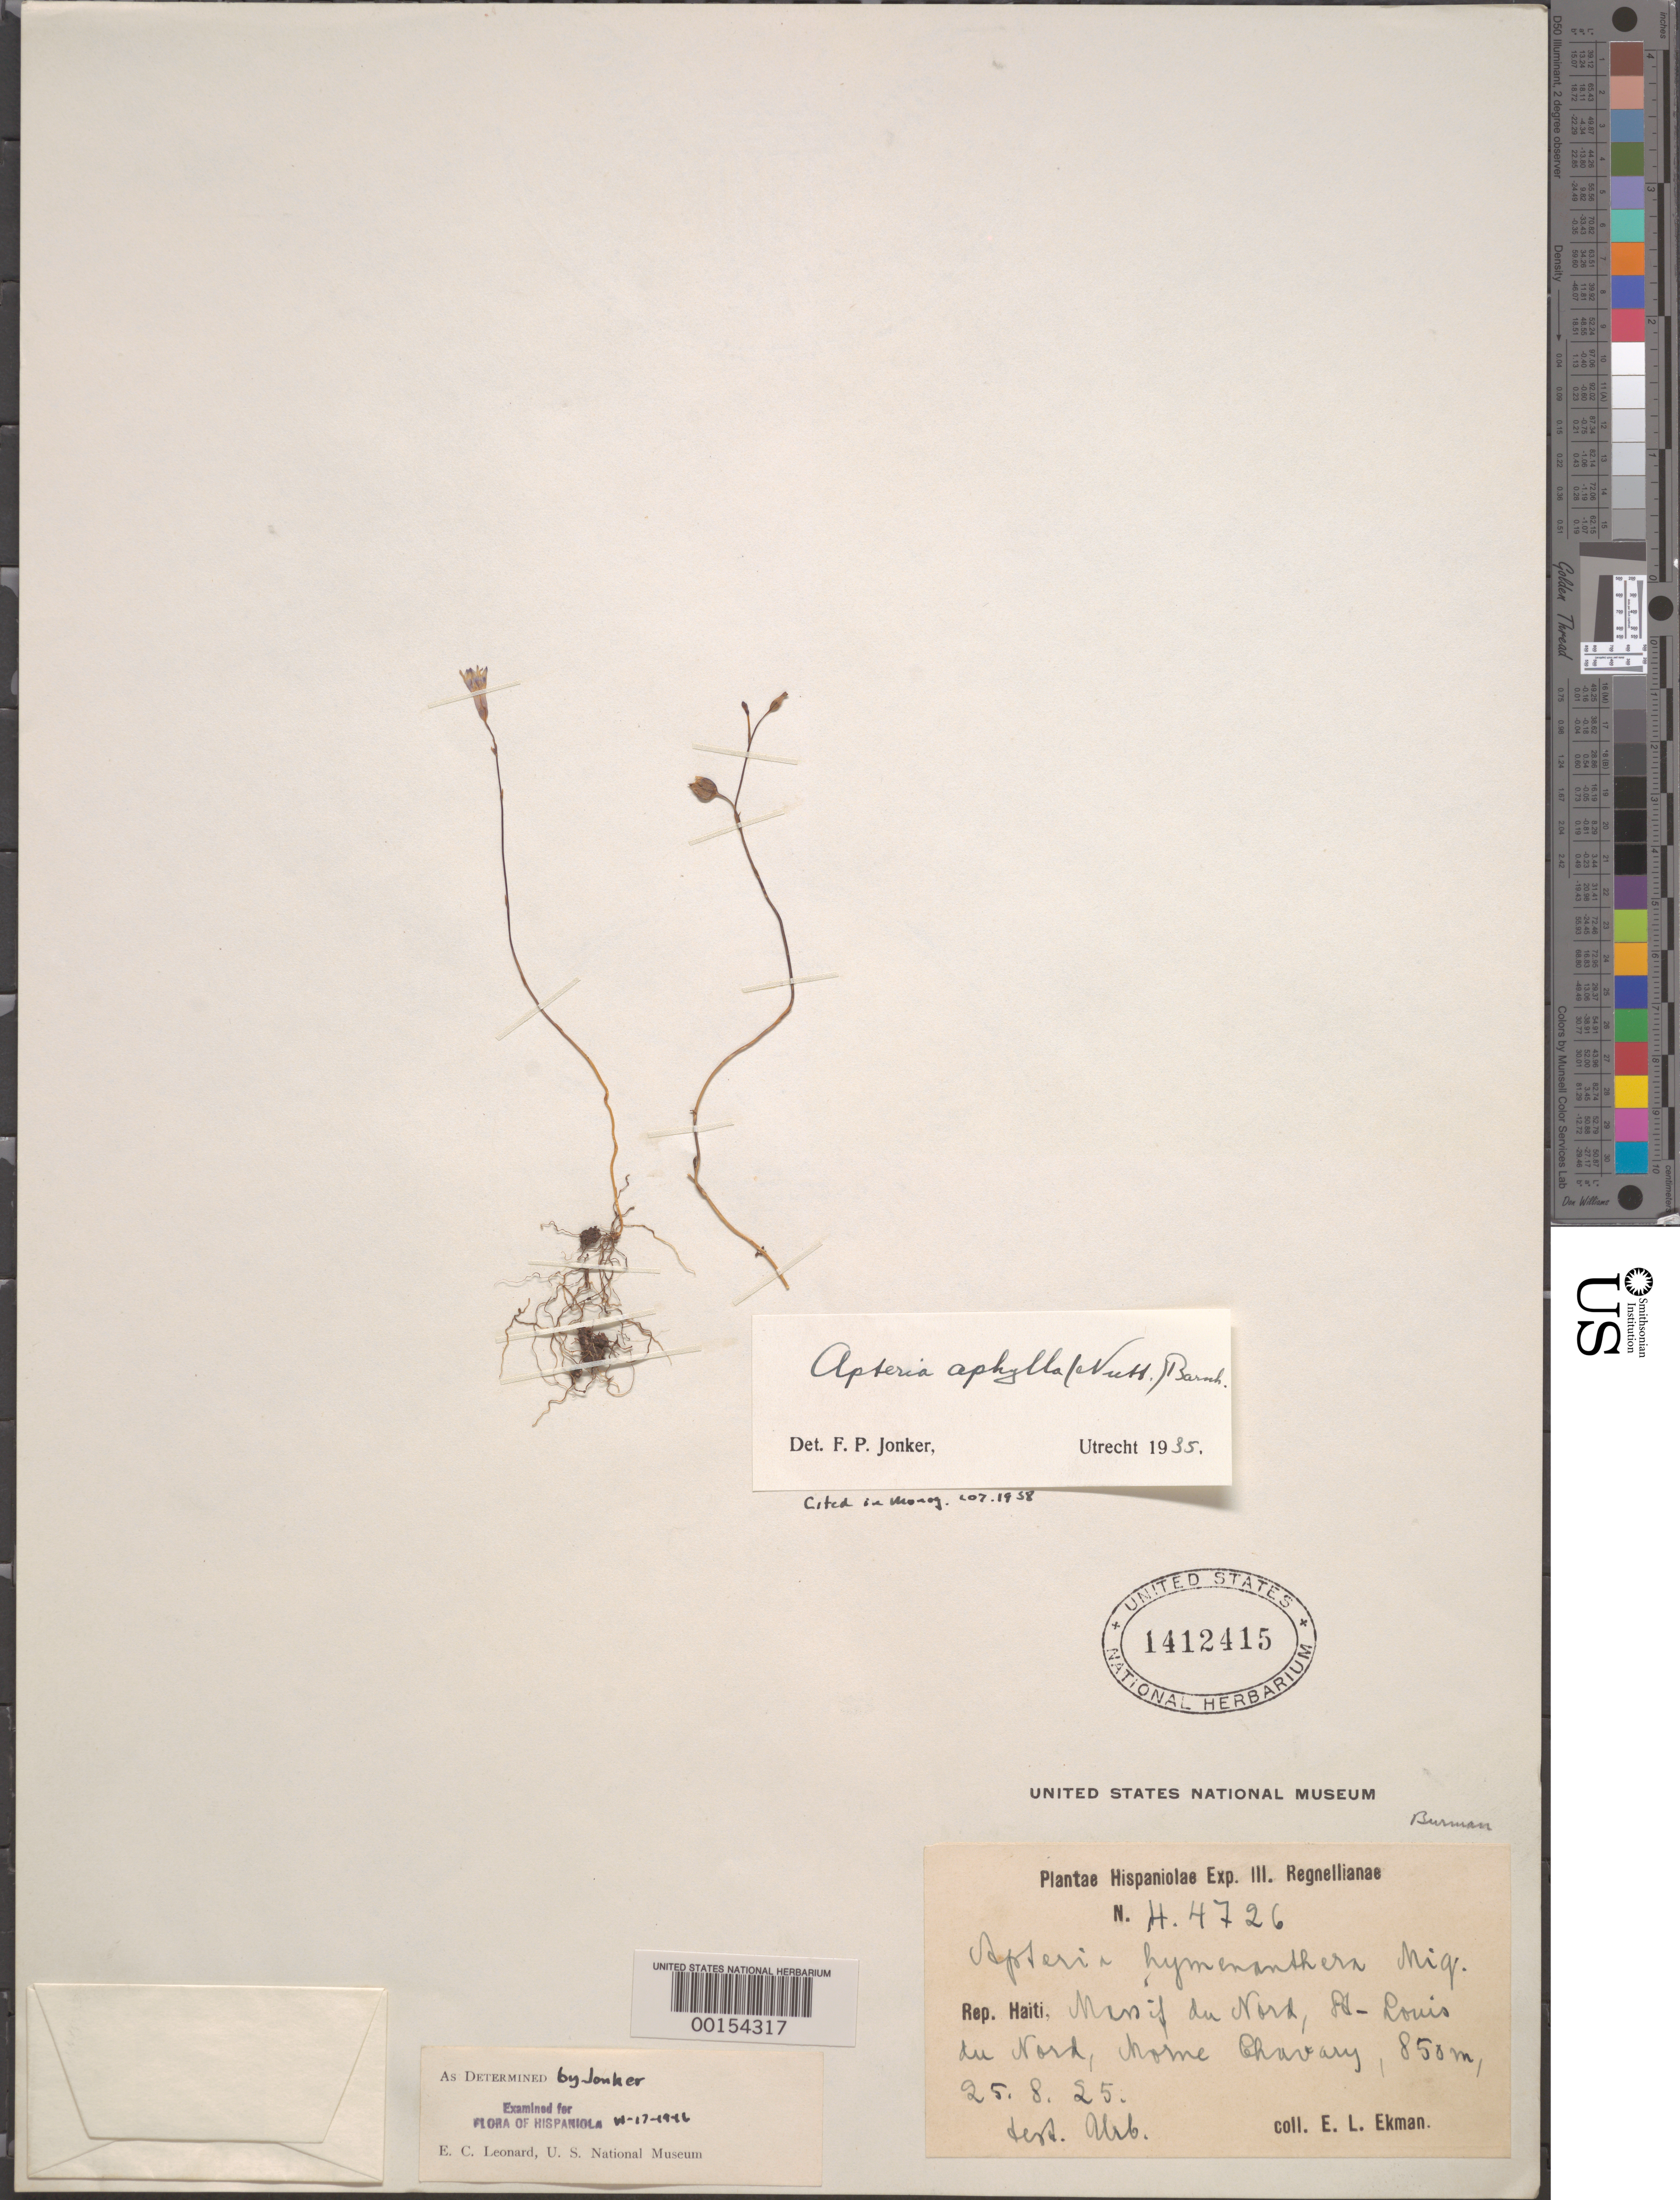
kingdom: Plantae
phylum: Tracheophyta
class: Liliopsida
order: Dioscoreales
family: Burmanniaceae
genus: Apteria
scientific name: Apteria aphylla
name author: (Nutt.) Barnhart ex Small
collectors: E. L. Ekman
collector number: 4726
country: Haiti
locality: Massif du Nord, St. Louis du Nord, home Chavary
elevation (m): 850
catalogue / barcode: US 1412415